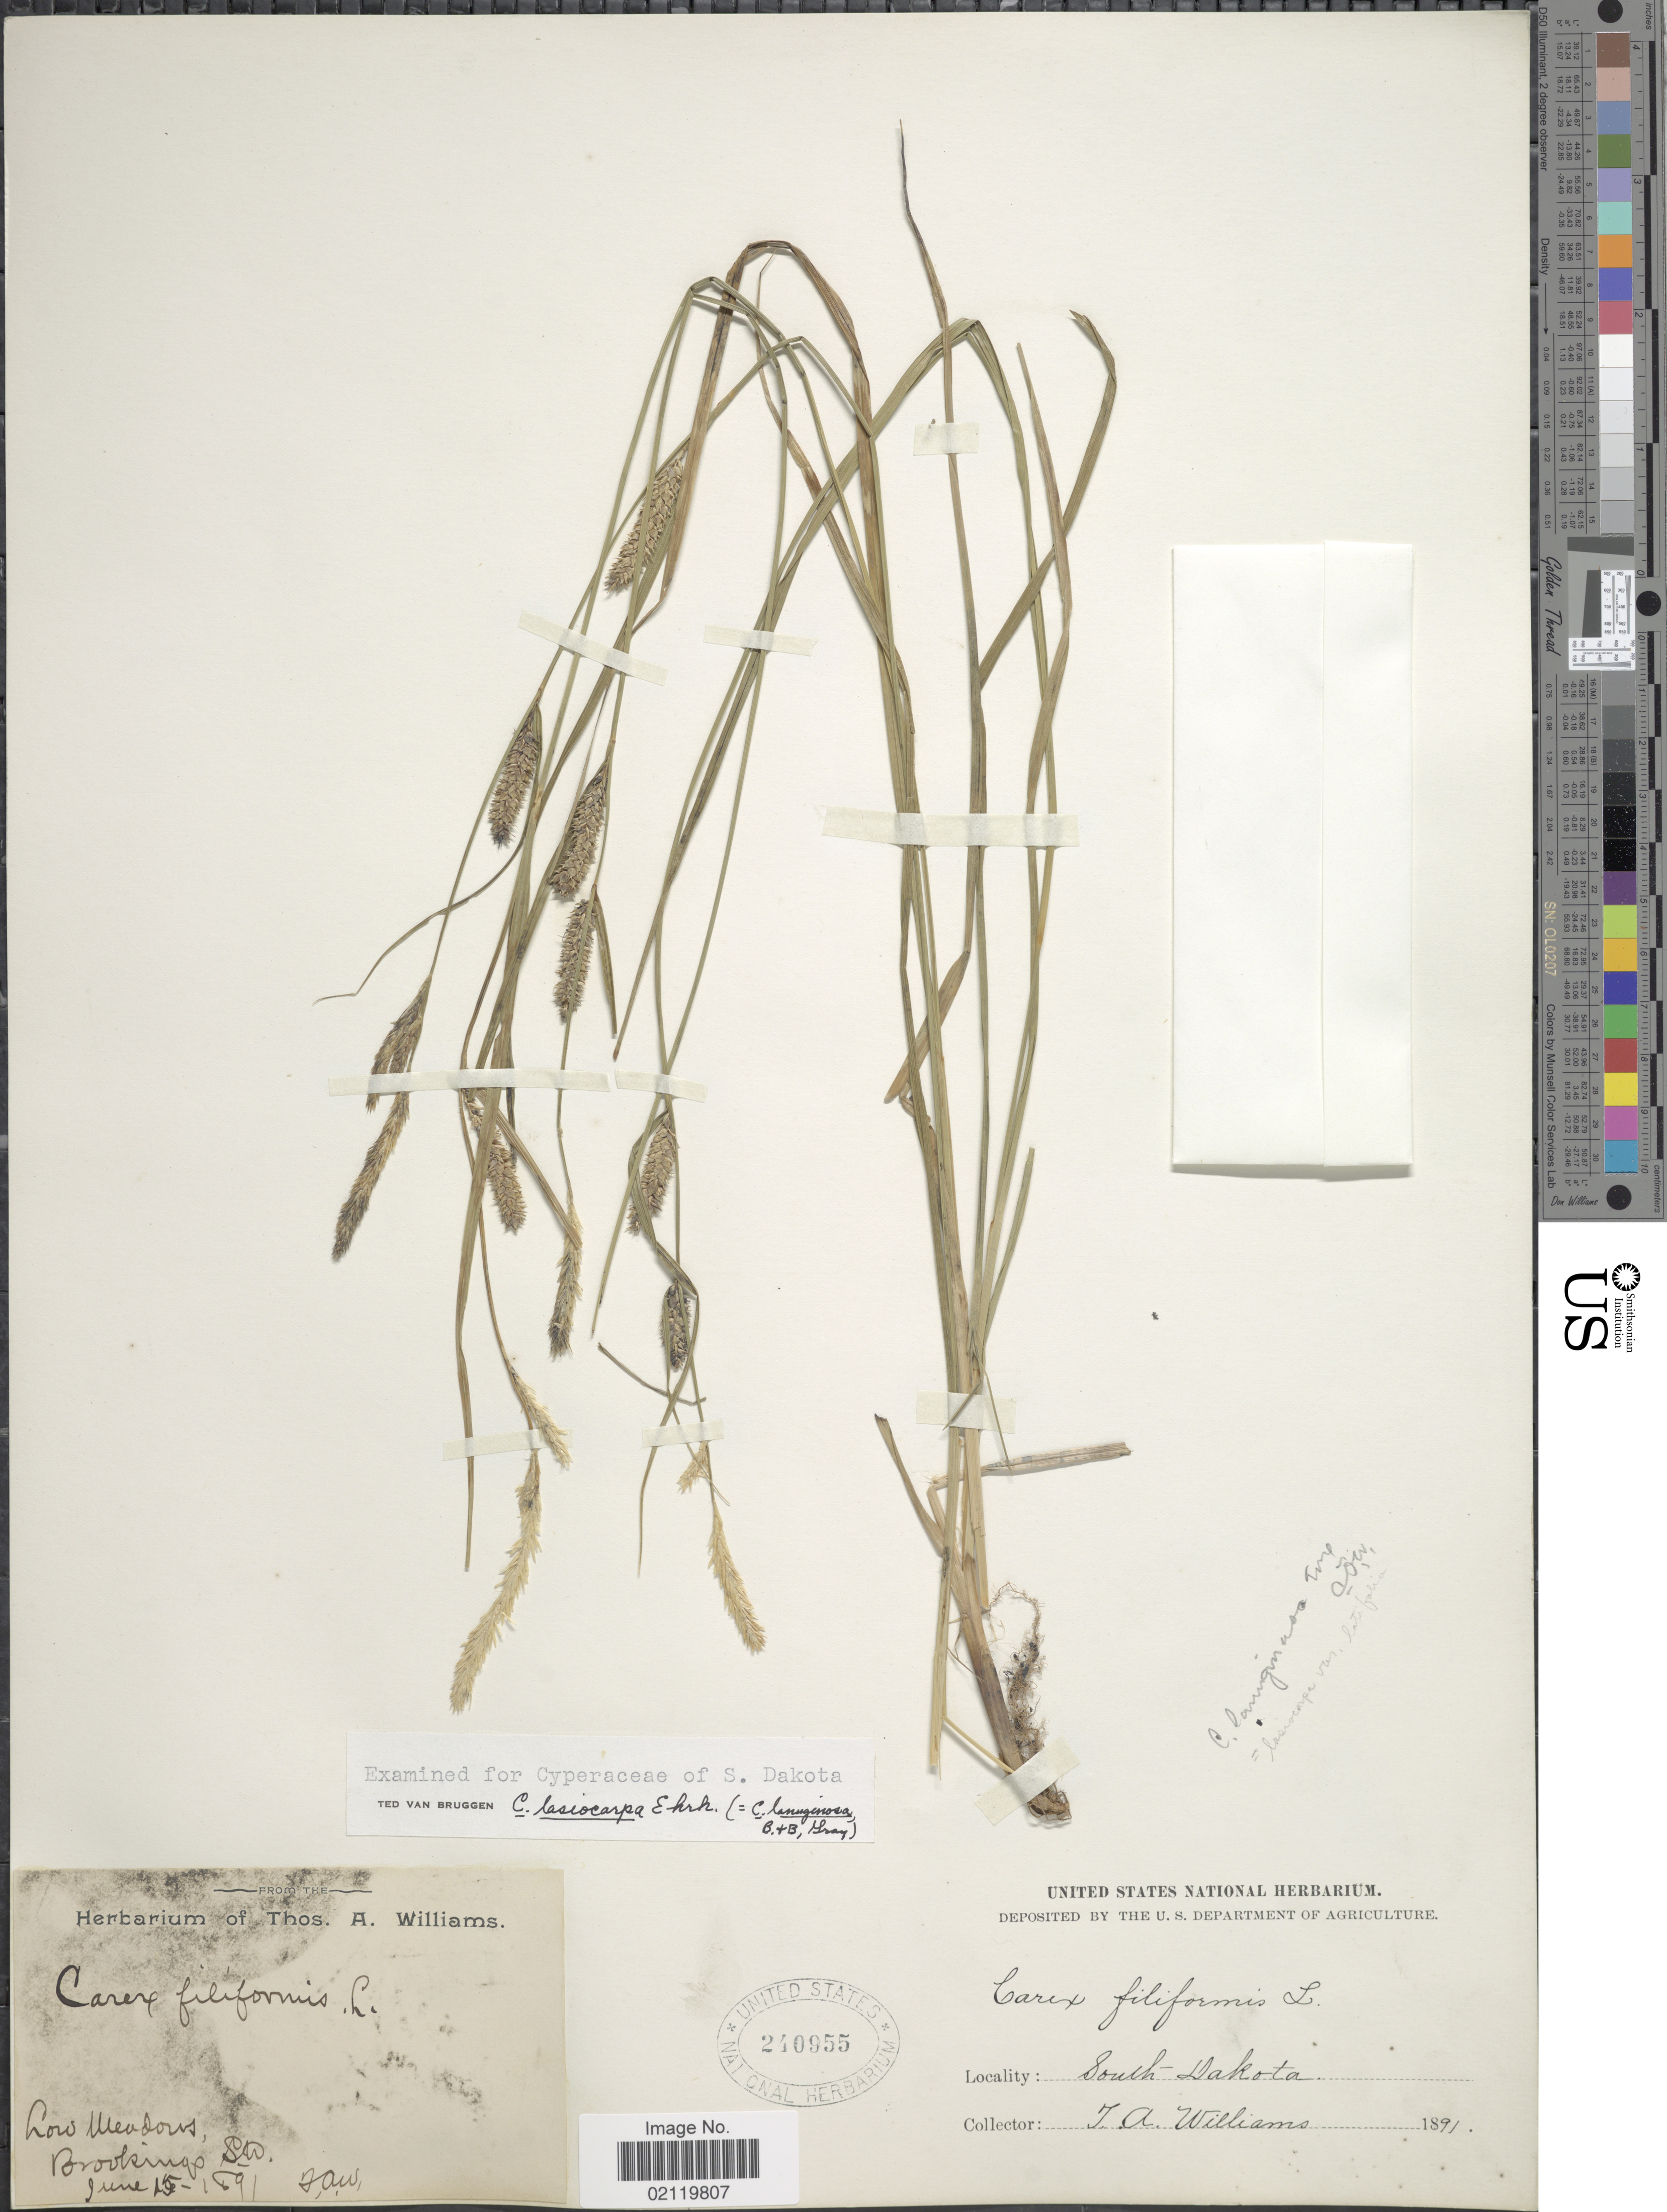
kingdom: Plantae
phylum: Tracheophyta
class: Liliopsida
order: Poales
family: Cyperaceae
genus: Carex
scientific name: Carex pellita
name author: Muhl. ex Willd.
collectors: T. A. Williams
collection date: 1891-06-15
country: United States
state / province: South Dakota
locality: Brookings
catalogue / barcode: US 240955